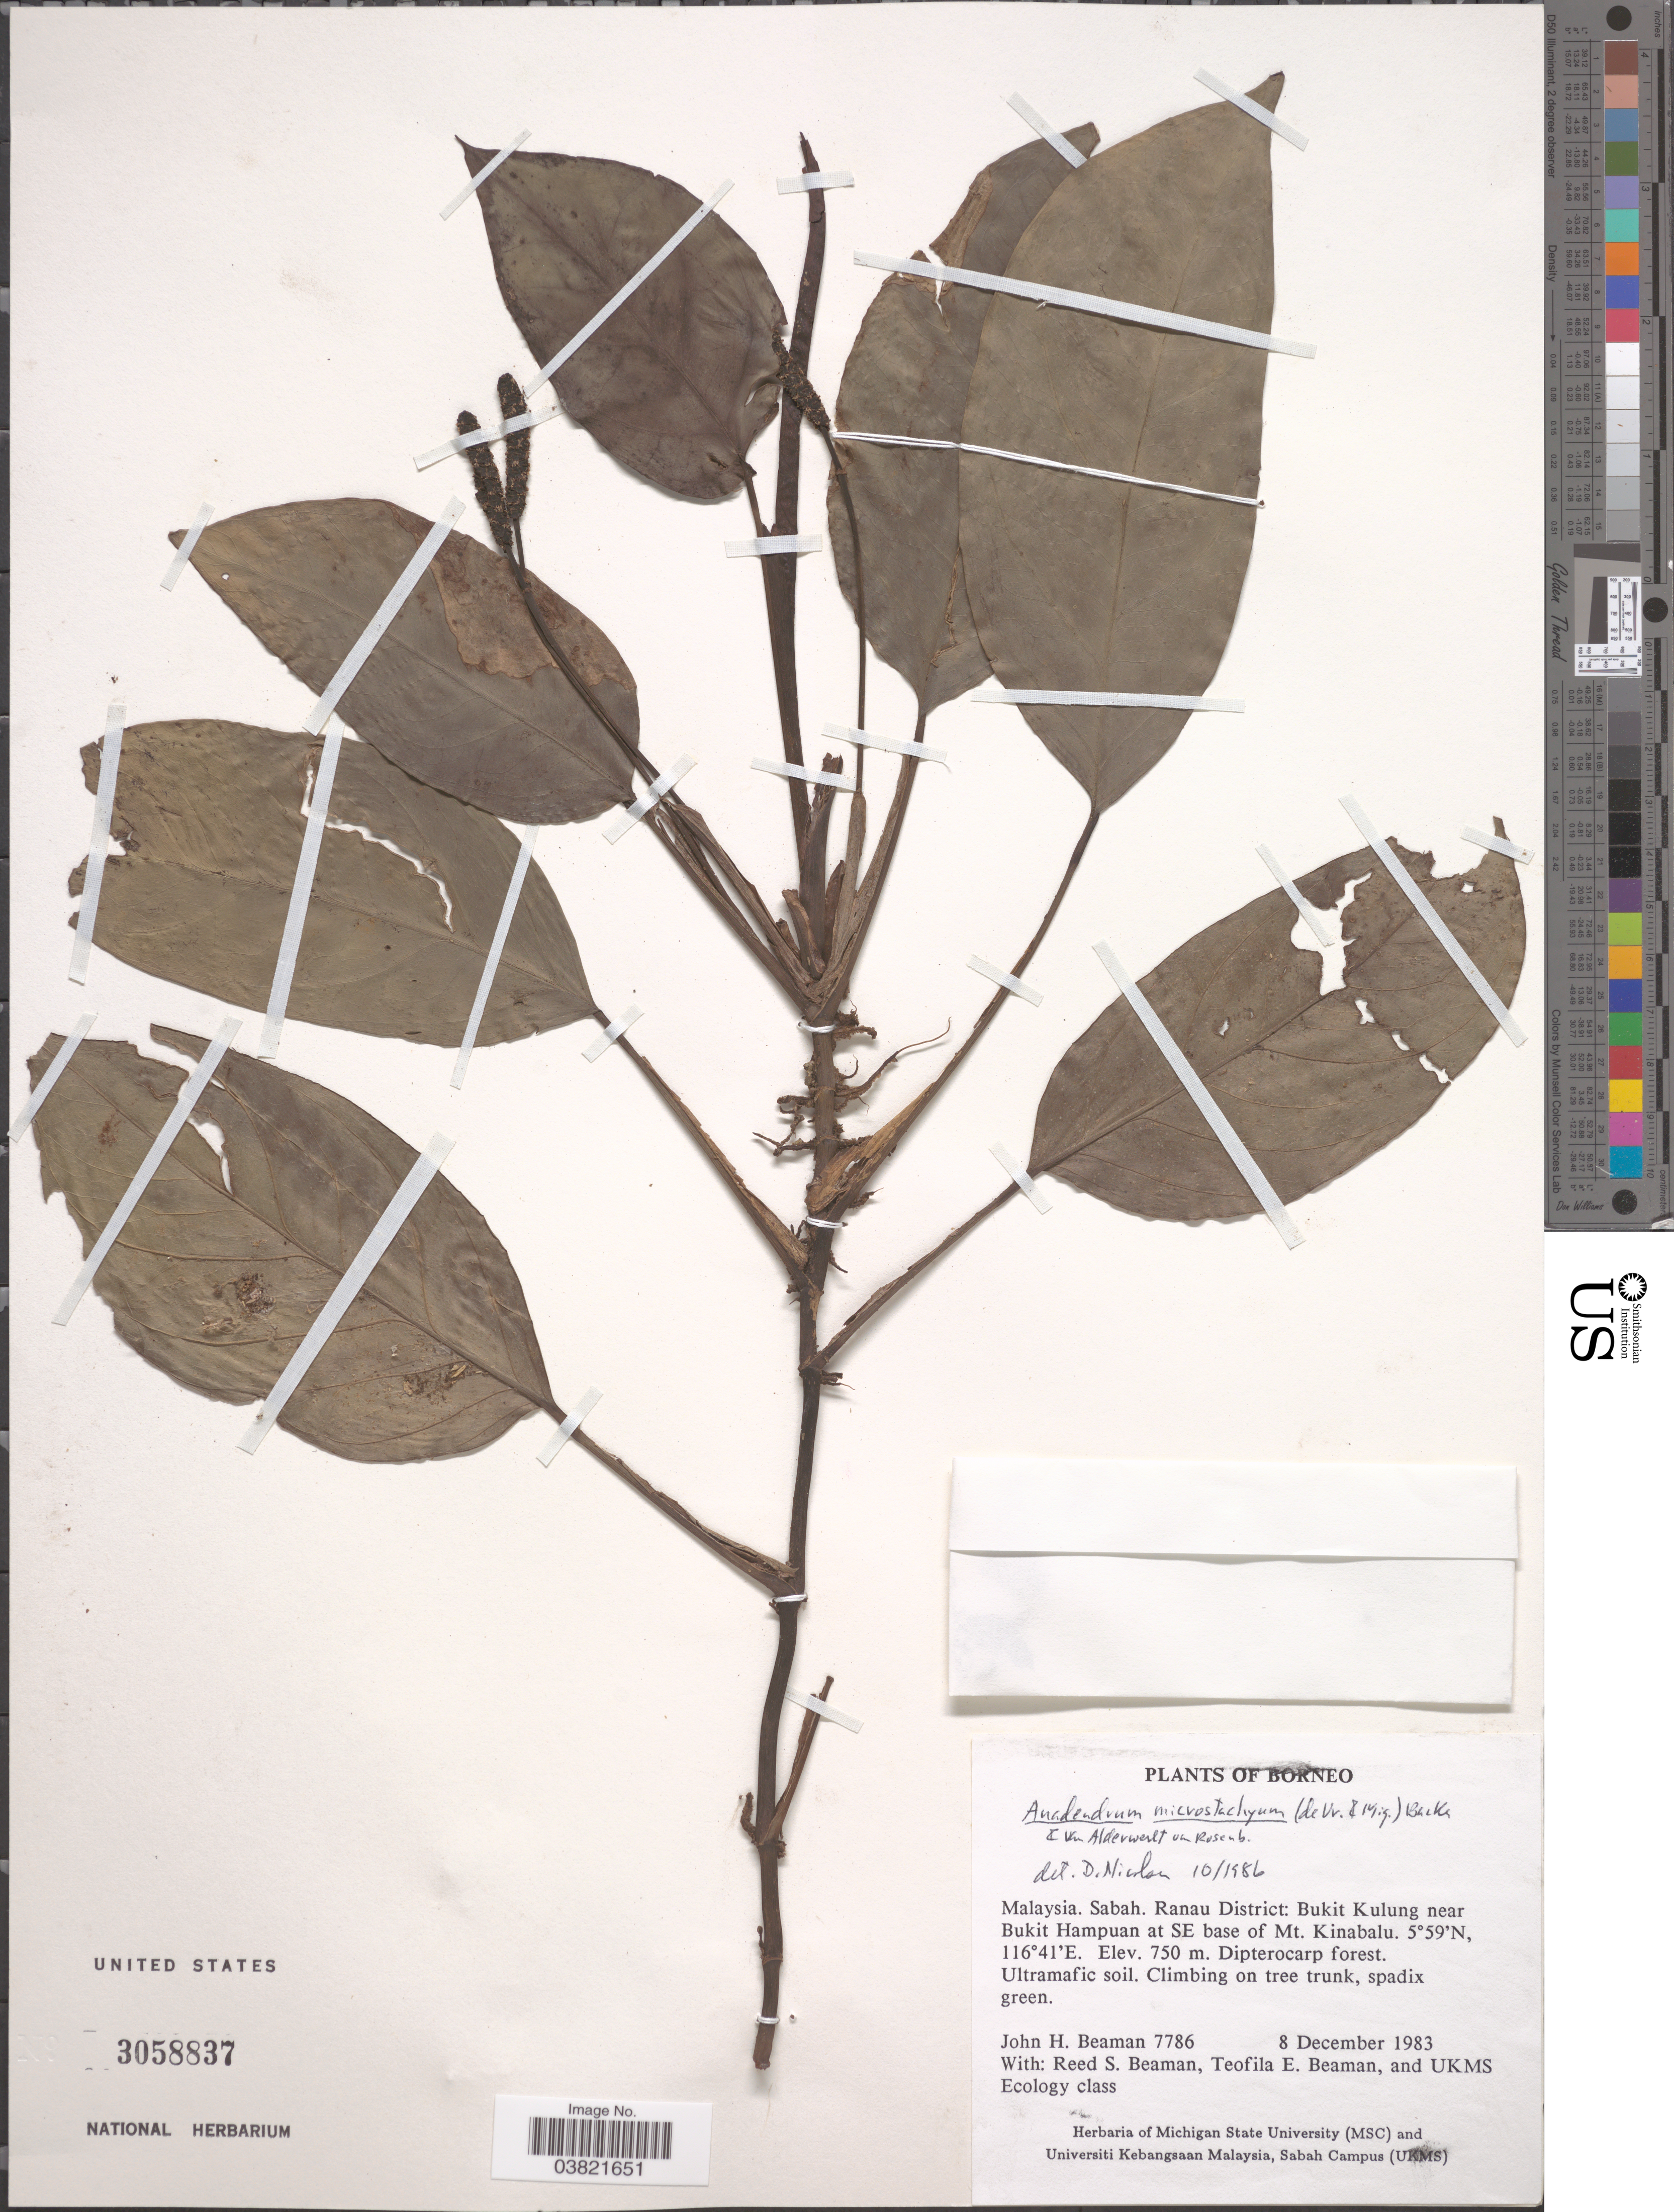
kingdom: Plantae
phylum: Tracheophyta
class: Liliopsida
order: Alismatales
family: Araceae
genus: Anadendrum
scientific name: Anadendrum microstachyum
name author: (de Vriese & Miq.) Backer & Alderw.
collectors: J. H. Beaman, R. S. Beaman, T. E. Beaman & UKMS Ecology Class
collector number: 7786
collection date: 1983-12-08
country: Malaysia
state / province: Sabah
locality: Borneo. Ranau District: Bukit Kulung near Bukit Hampuan at SE base of Mt. Kinabalu.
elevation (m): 750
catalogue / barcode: US 3058837